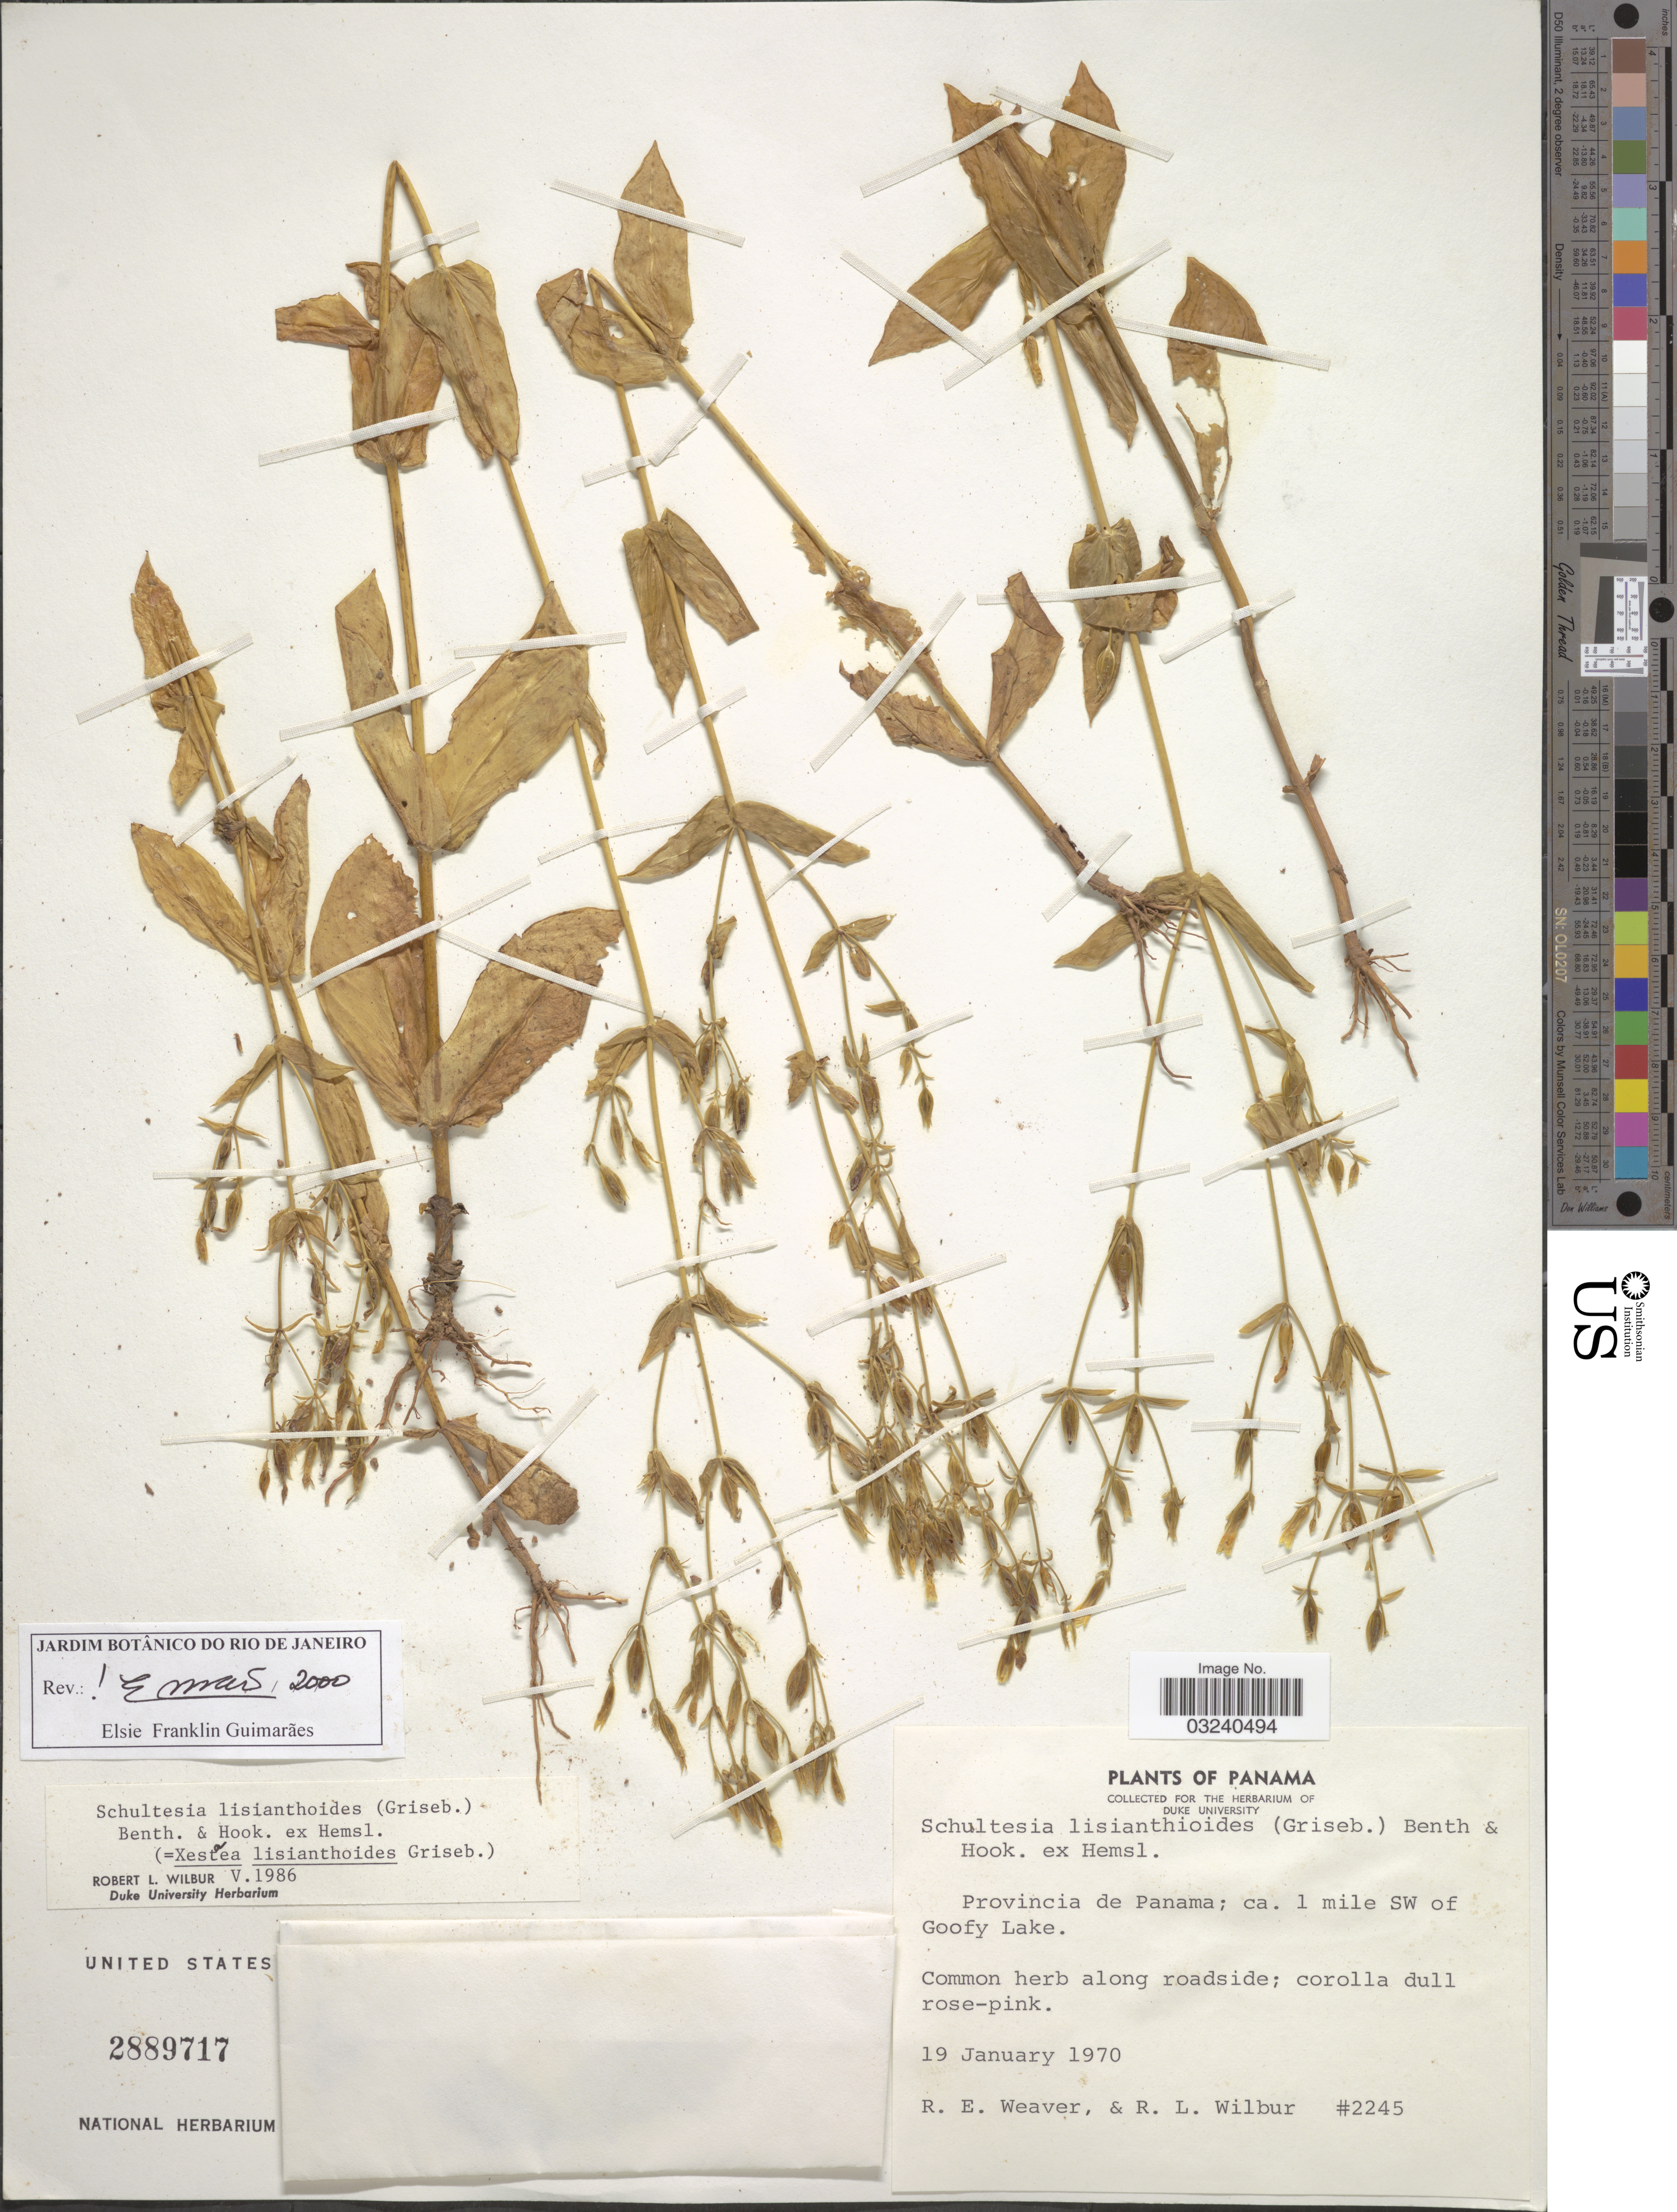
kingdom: Plantae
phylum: Tracheophyta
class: Magnoliopsida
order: Gentianales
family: Gentianaceae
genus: Schultesia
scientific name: Schultesia lisianthoides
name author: (Griseb.) Benth. & Hook. f. ex Hemsl.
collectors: R. E. Weaver & R. L. Wilbur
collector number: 2245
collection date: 1970-01-19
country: Panama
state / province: Panamá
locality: Ca. 1 mile SW of Goofy Lake.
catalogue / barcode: US 2889717